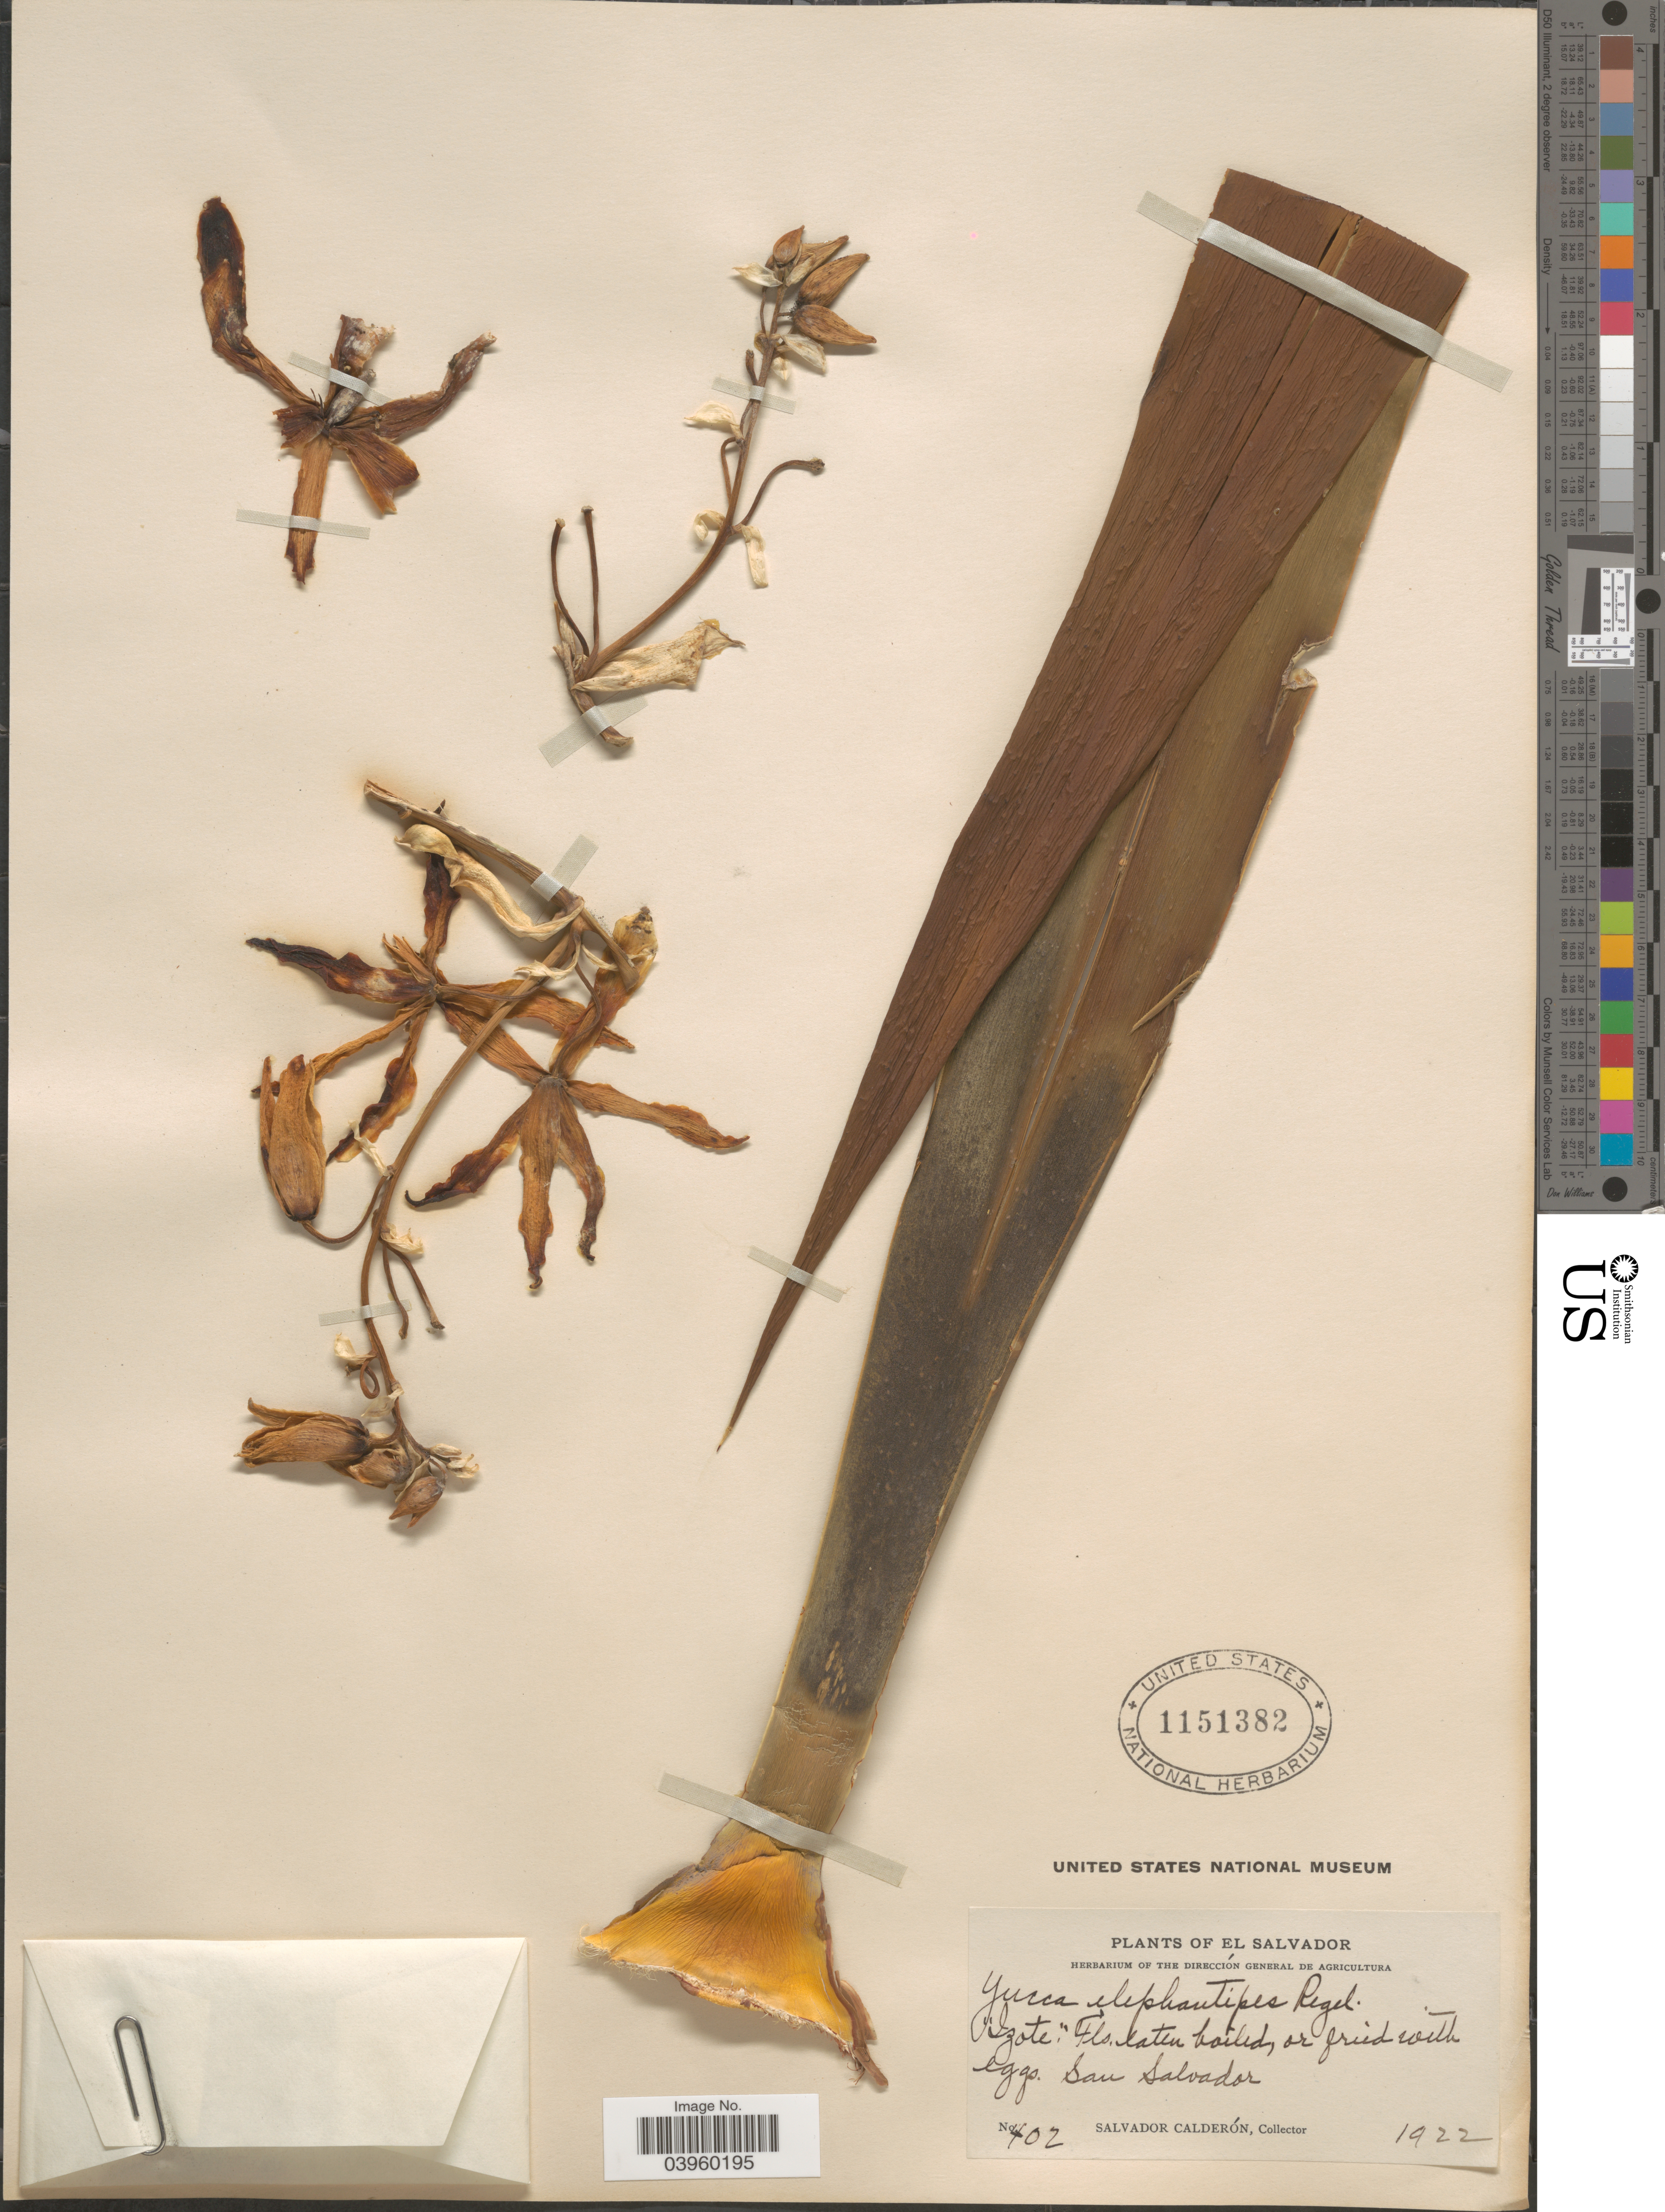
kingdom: Plantae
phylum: Tracheophyta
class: Liliopsida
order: Asparagales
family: Asparagaceae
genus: Yucca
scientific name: Yucca elephantipes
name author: Regel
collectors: S. Calderón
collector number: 402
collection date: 1922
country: El Salvador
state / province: San Salvador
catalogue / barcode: US 1151382